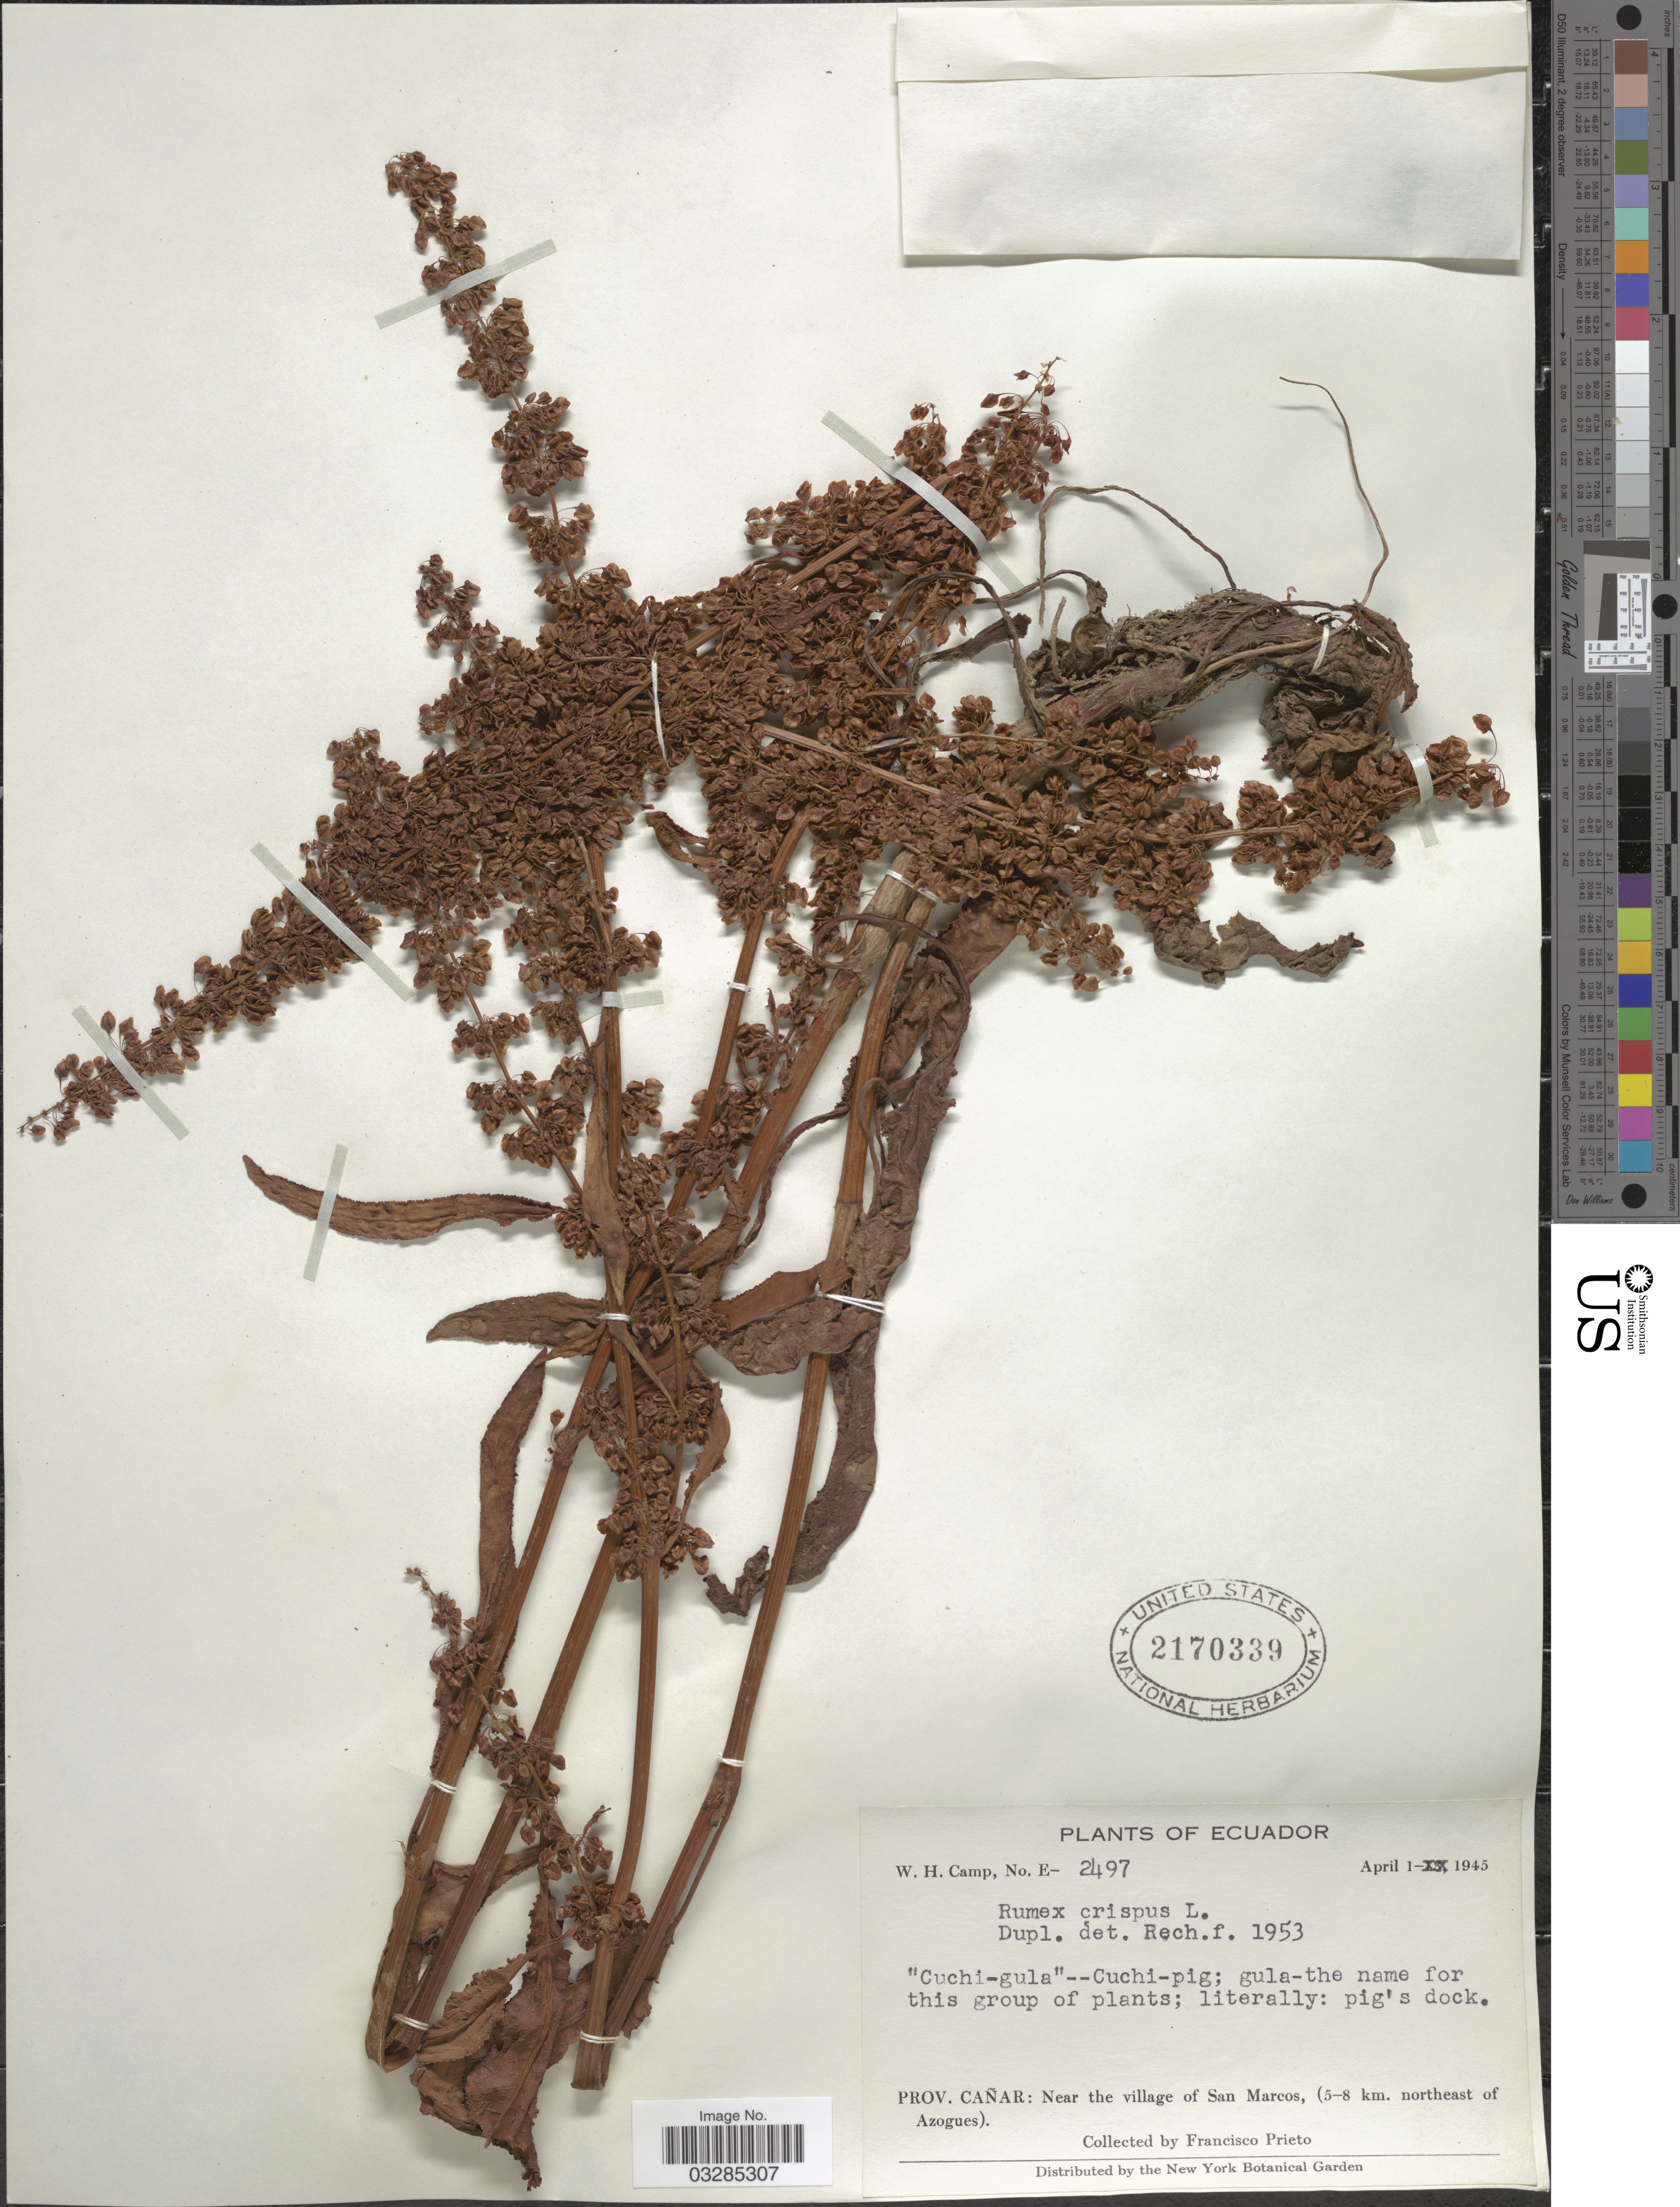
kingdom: Plantae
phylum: Tracheophyta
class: Magnoliopsida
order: Caryophyllales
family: Polygonaceae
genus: Rumex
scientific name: Rumex crispus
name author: L.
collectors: F. Prieto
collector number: E- 2497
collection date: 1945-04-01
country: Ecuador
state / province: Cañar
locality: Near the village of San Marcos, (5-8 km. northeast of Azogues).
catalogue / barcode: US 2170339